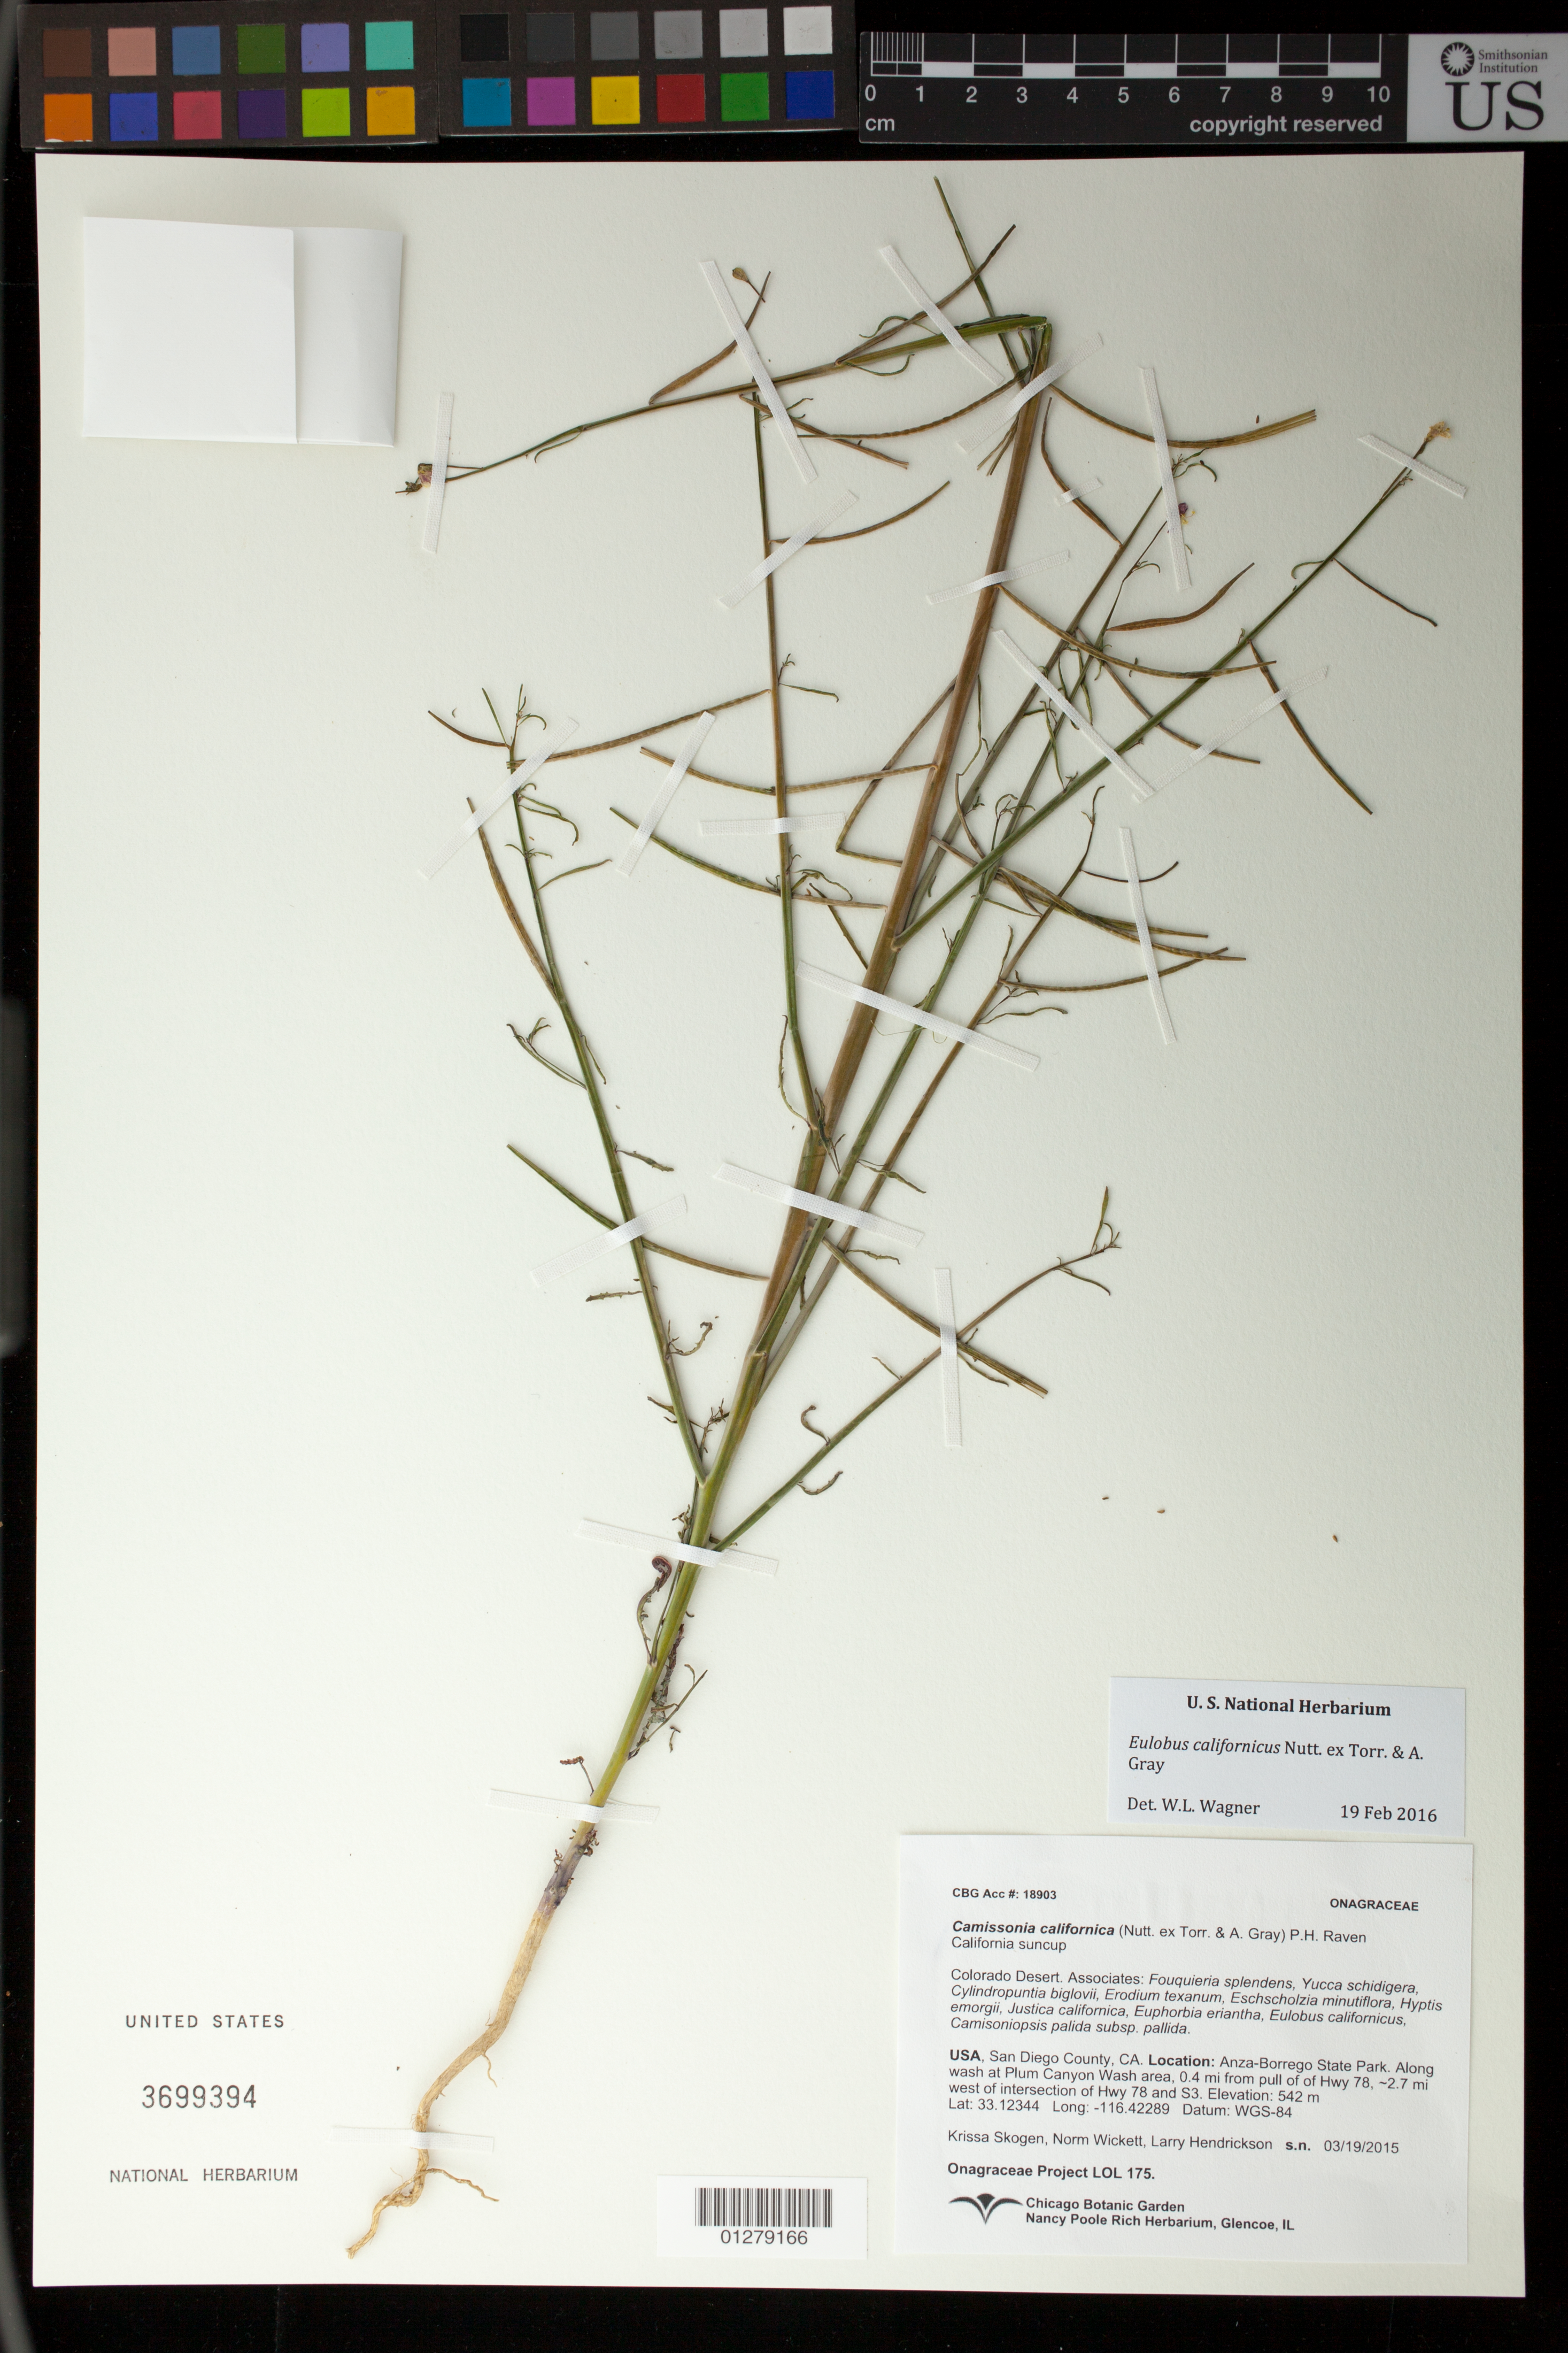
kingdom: Plantae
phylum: Tracheophyta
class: Magnoliopsida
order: Myrtales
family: Onagraceae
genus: Eulobus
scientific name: Eulobus californicus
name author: Nutt. ex Torr. & A. Gray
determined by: Wagner, W. L., (BOT), Smithsonian Institution - National Museum of Natural History (UNITED STATES)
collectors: K. Skogen, L. Hendrickson & N. Wickett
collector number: LOL 175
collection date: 2015-03-19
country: United States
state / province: California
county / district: San Diego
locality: Anza-Borrego State Park. Along wash at Plum Canyon area, 0.4 mi from pull of of Hwy 78, ~2.7 mi west of intersection of Hwy 78 and S3.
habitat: Colorado Desert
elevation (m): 542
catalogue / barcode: US 3699394